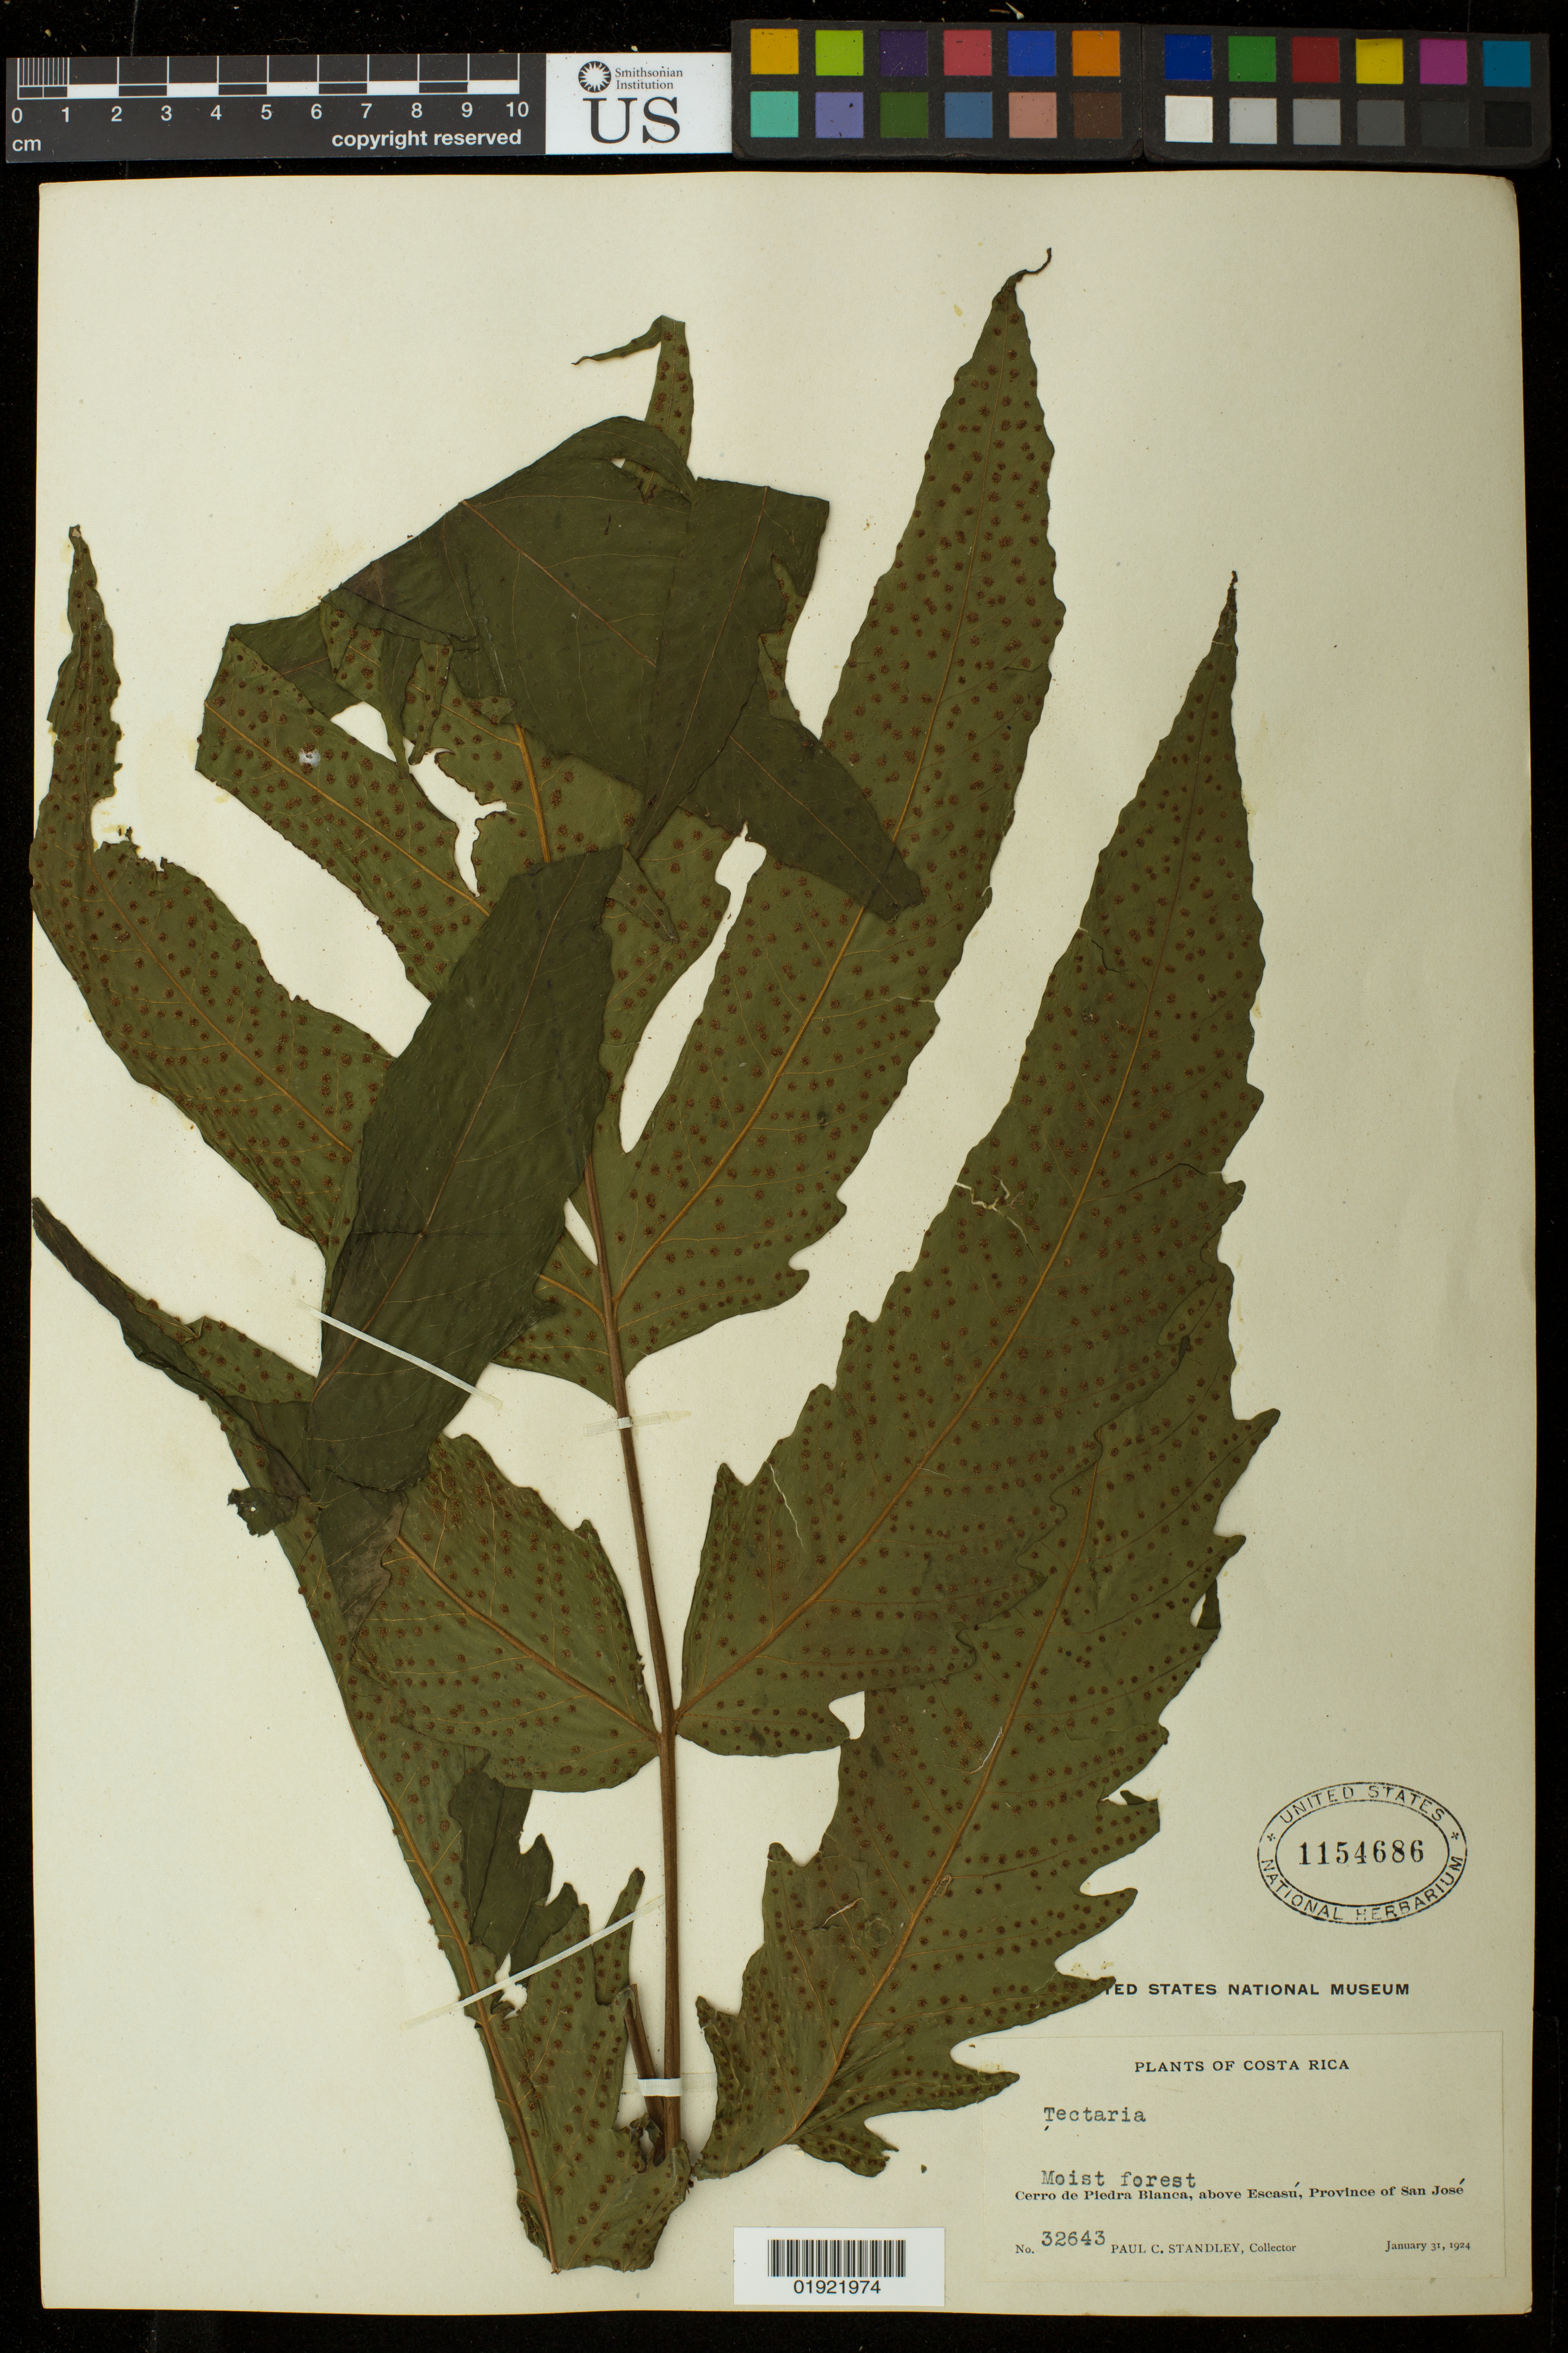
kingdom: Plantae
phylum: Tracheophyta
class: Polypodiopsida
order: Polypodiales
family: Tectariaceae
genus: Tectaria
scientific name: Tectaria sp.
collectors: P. C. Standley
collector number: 32643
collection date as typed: January 31, 1924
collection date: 1924-01-31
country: Costa Rica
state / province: San José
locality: Cerro de Piedra Blanca, above Escasu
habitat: moist forest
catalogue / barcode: US 1154686